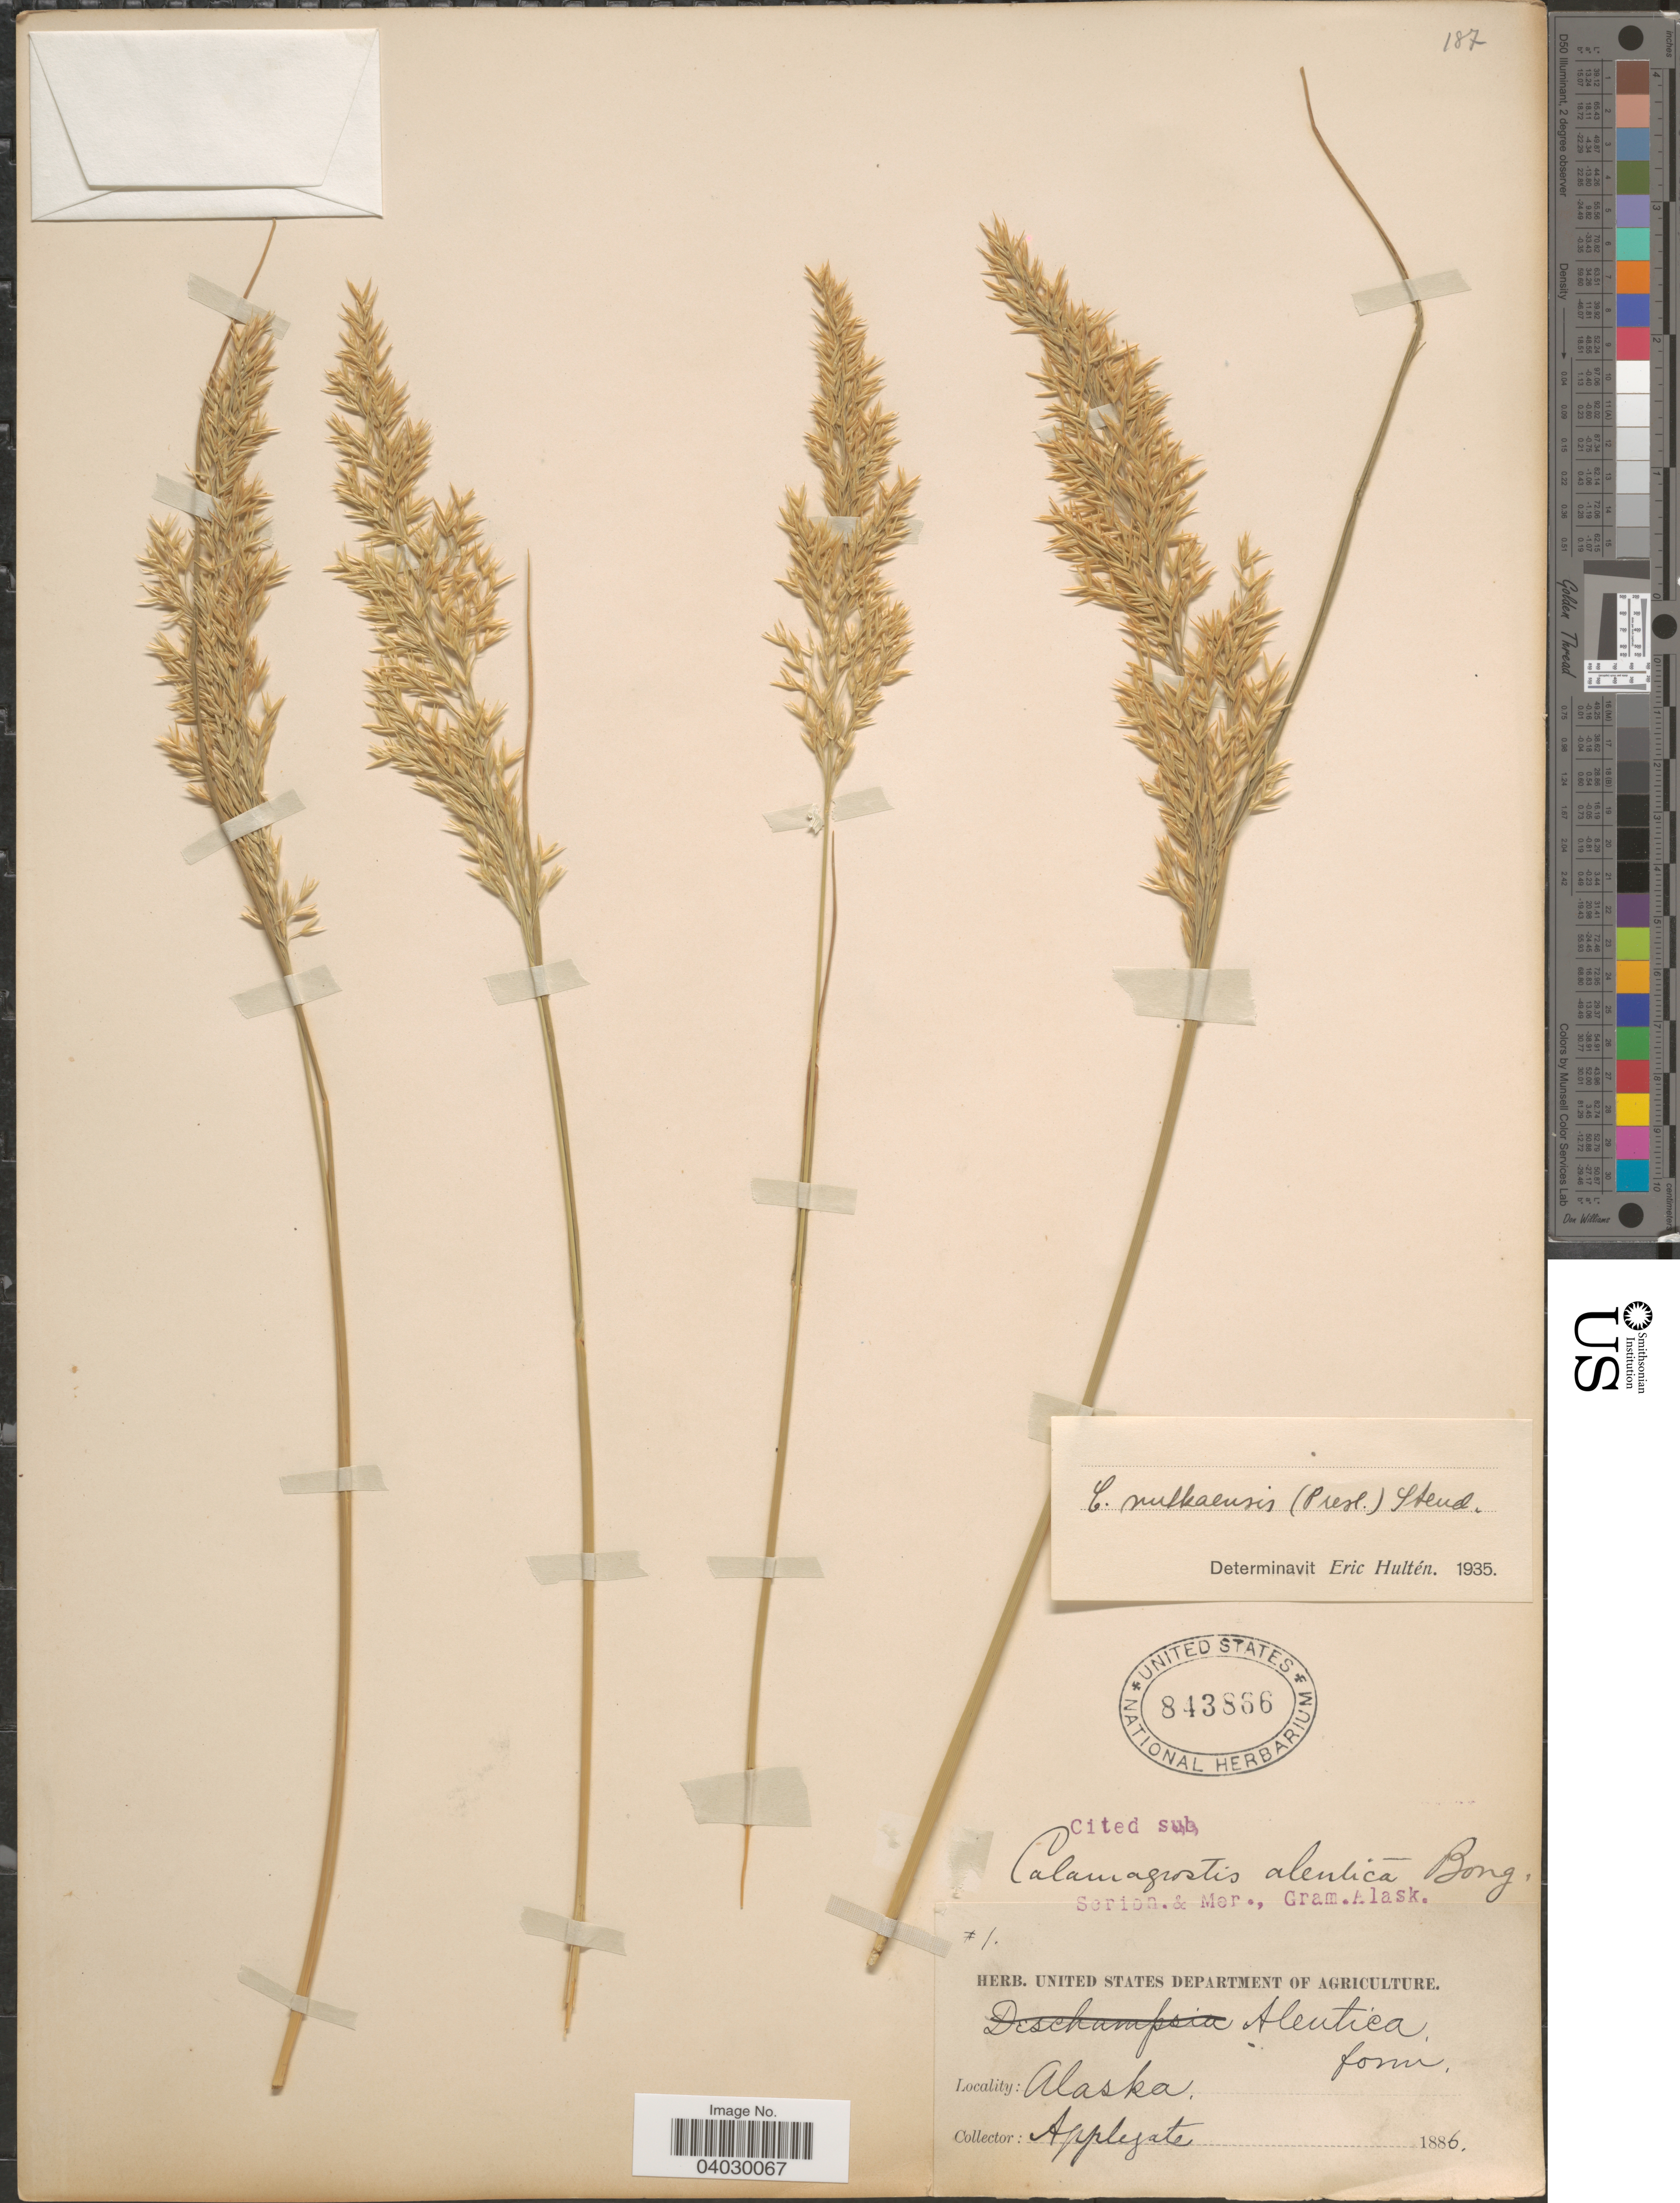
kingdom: Plantae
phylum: Tracheophyta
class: Liliopsida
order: Poales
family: Poaceae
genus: Calamagrostis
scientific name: Calamagrostis nutkaensis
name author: (J. Presl) Steud.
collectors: -- Applegate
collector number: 1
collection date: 1886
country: United States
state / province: Alaska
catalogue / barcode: US 843866